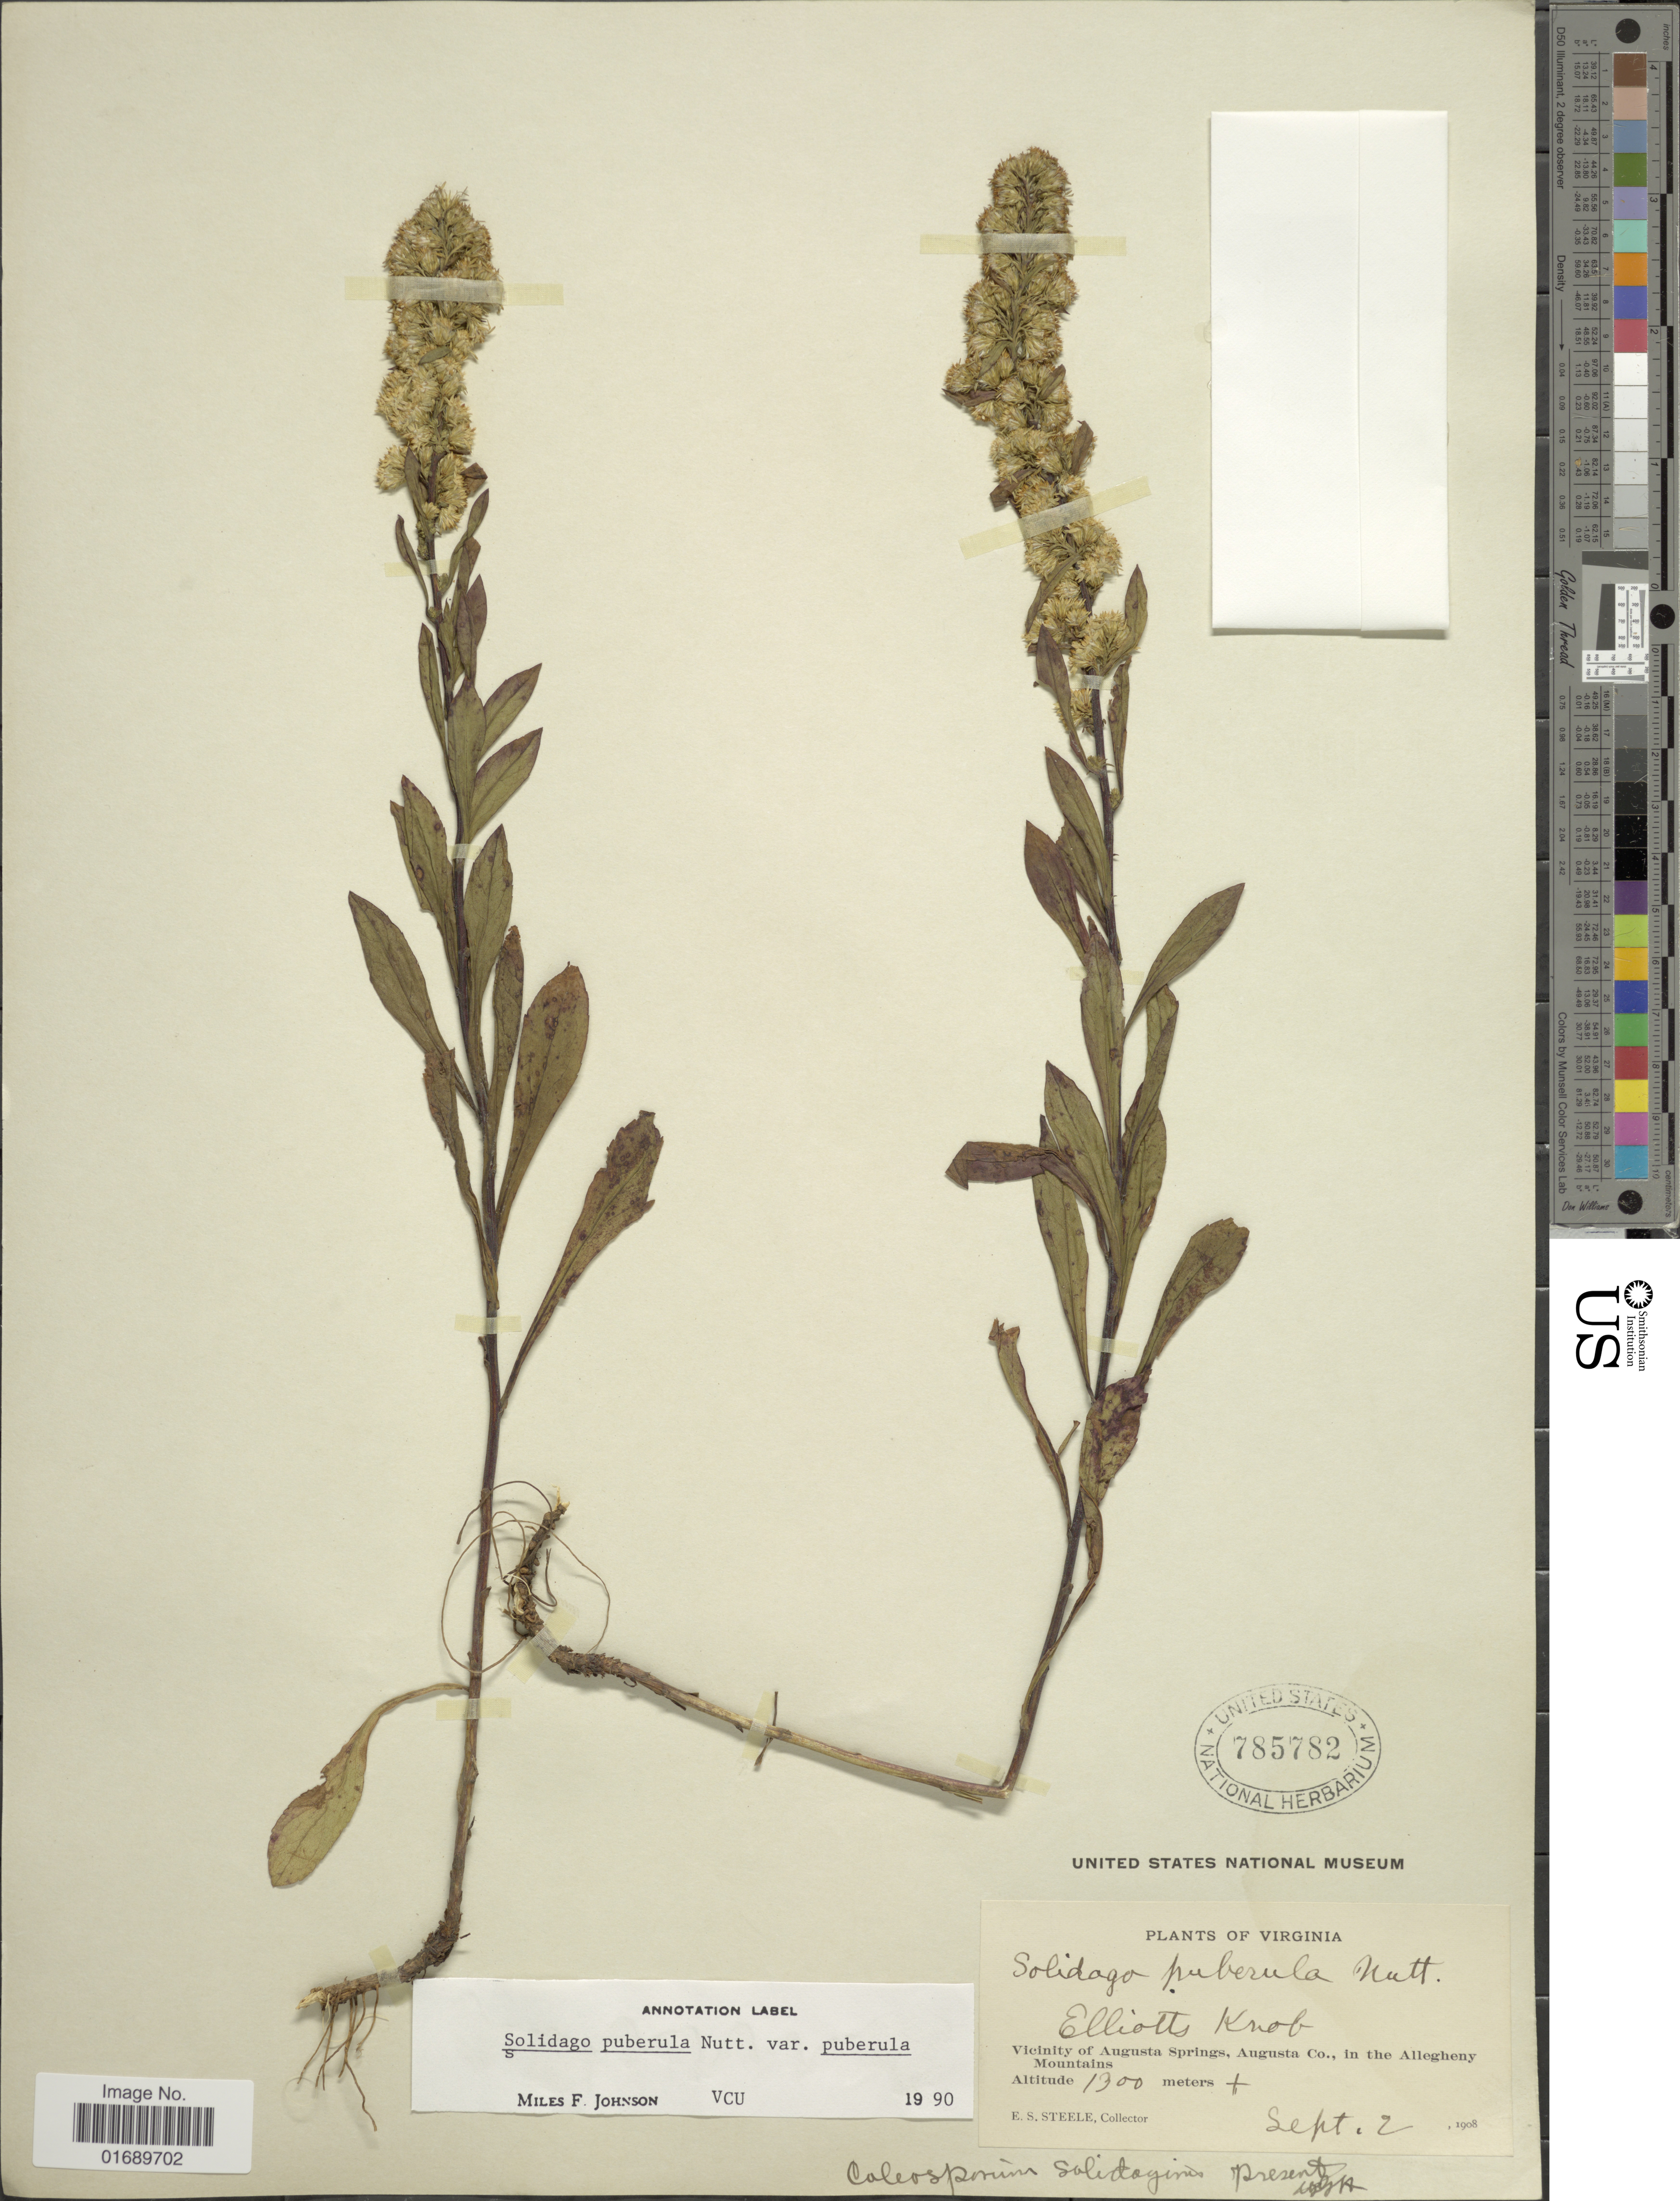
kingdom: Plantae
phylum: Tracheophyta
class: Magnoliopsida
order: Asterales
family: Asteraceae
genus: Solidago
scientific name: Solidago puberula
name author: Nutt.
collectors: E. Steele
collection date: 1908-09-02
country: United States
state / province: Virginia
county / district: Augusta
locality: Elliotts Knob, Vicinity of Augusta Springs, Augusta Co., in the Allegheny Mountains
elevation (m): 1300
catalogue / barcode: US 785782